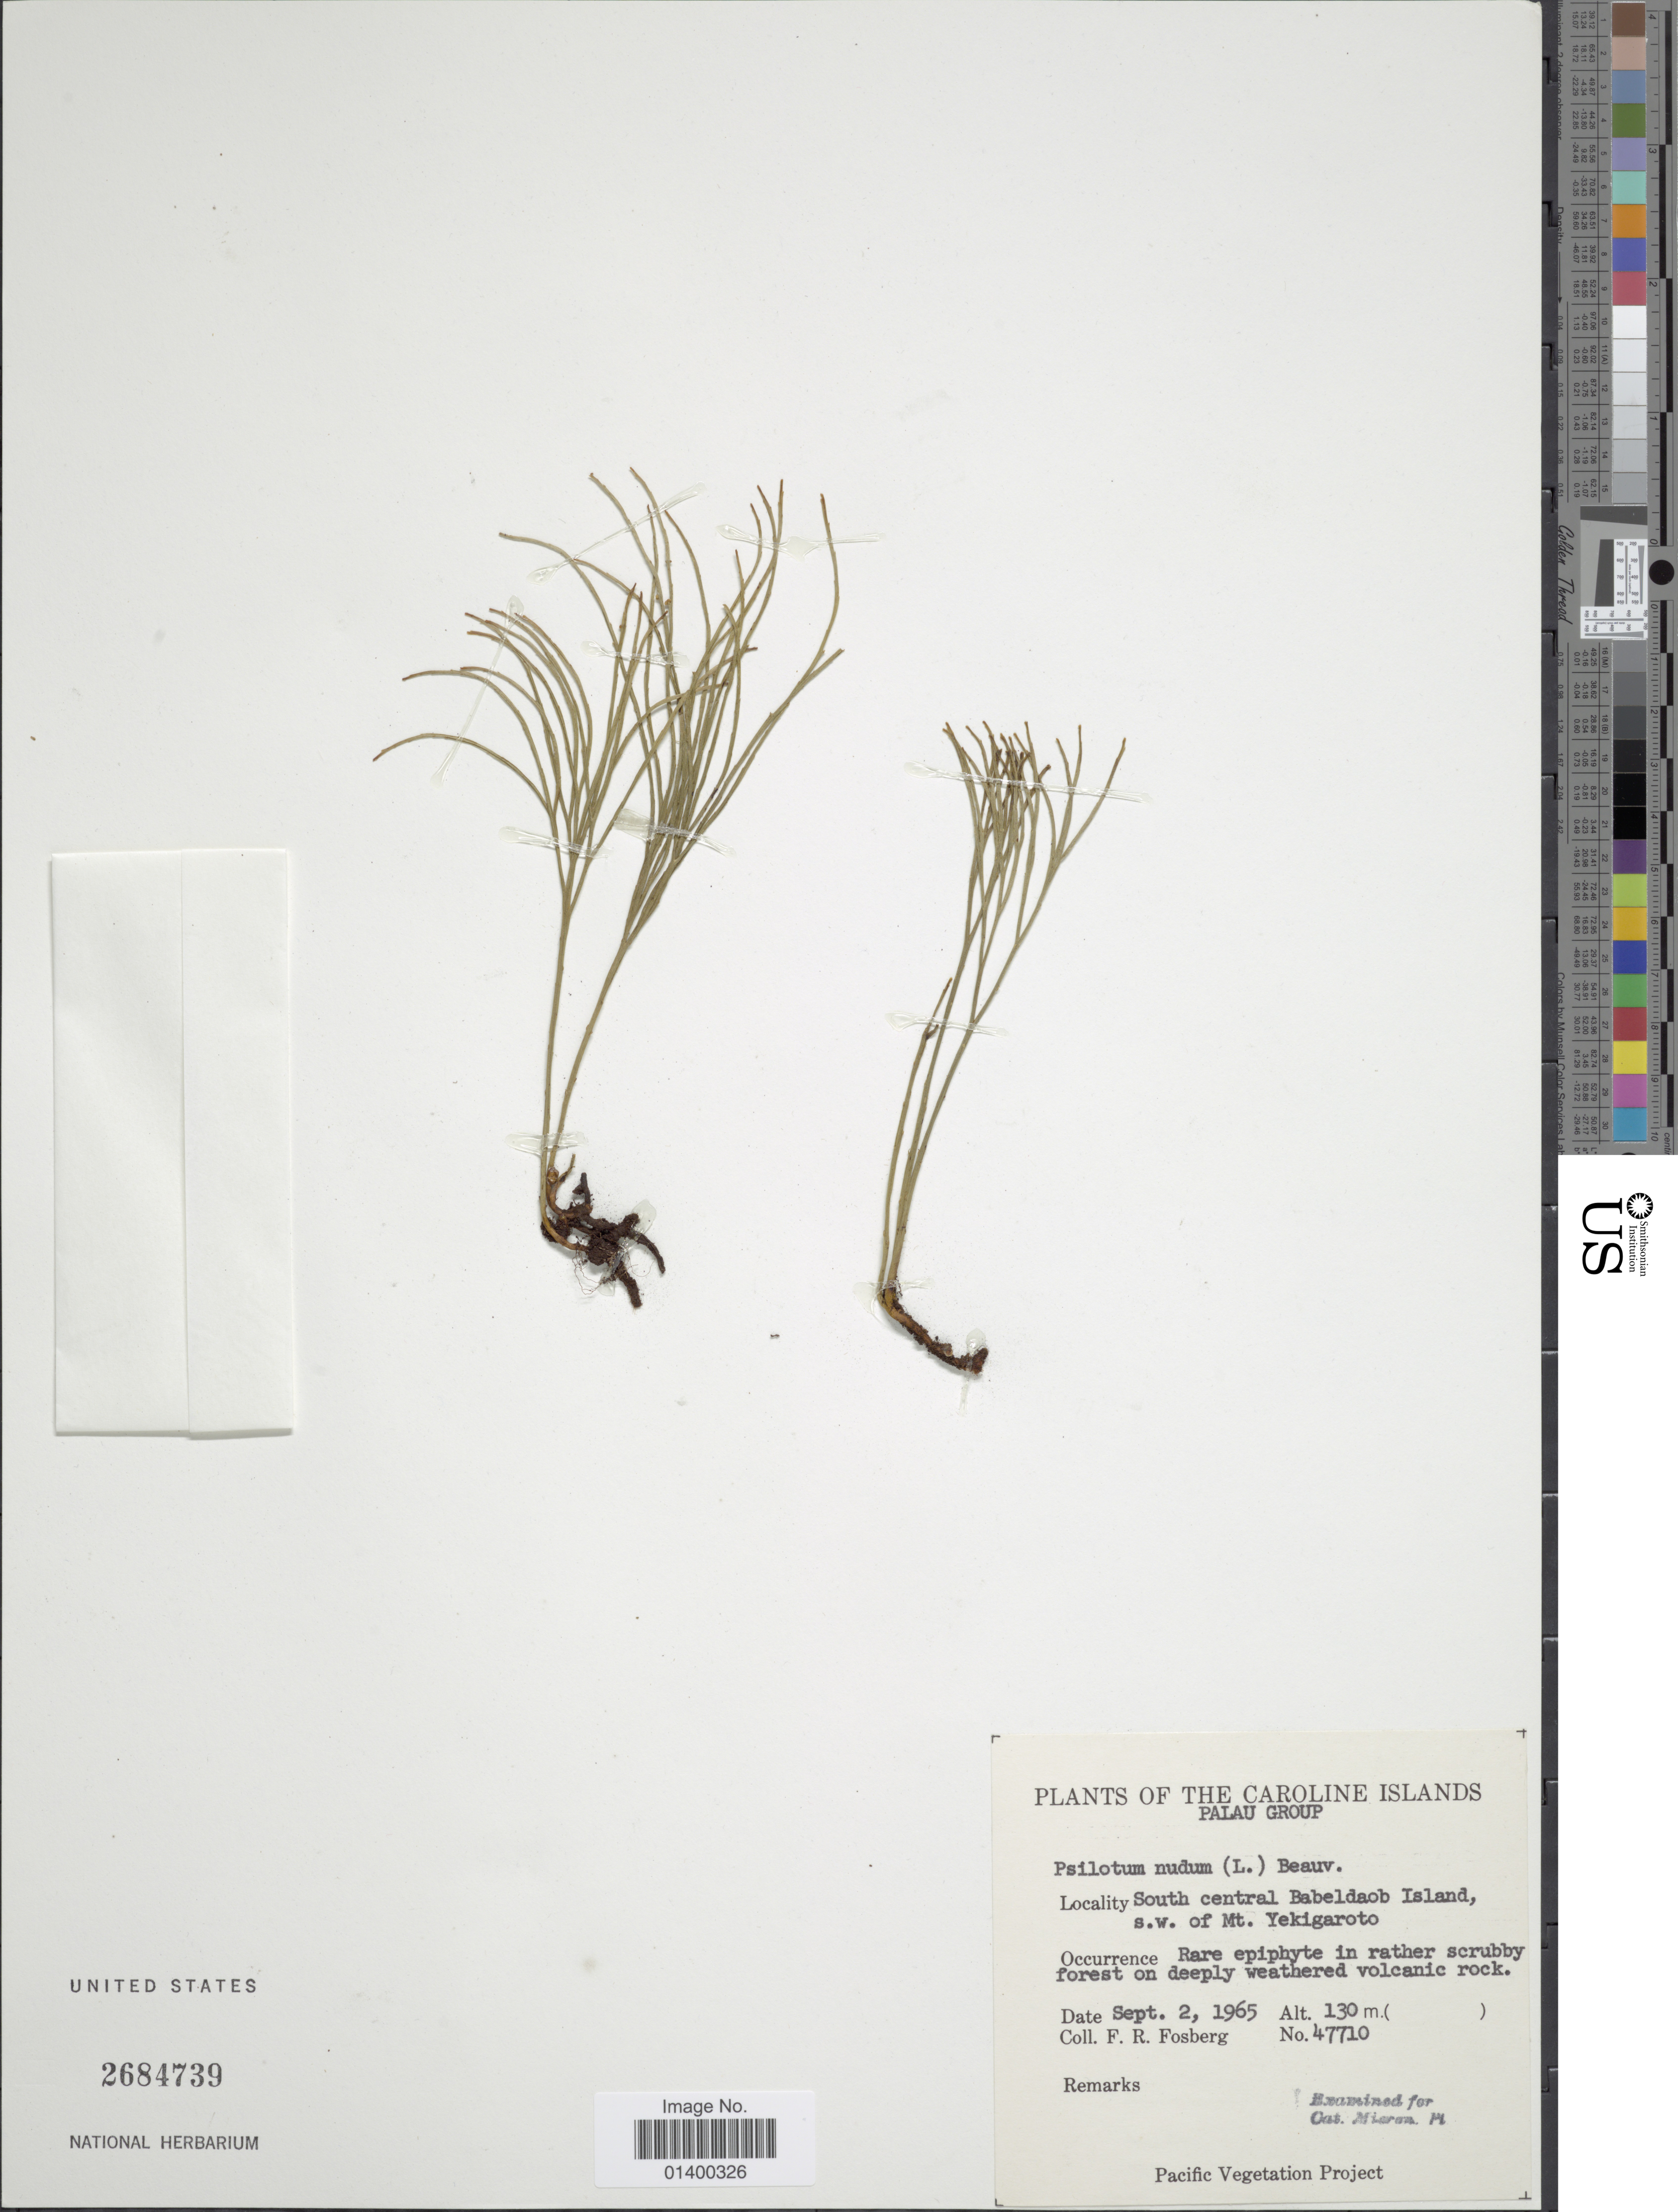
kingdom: Plantae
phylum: Tracheophyta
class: Polypodiopsida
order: Psilotales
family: Psilotaceae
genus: Psilotum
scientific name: Psilotum nudum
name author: (L.) P. Beauv.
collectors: F. R. Fosberg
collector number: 47710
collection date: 1965-09-02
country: Palau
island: Babeldaob [Babelthuap]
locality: Caroline Groups, South Central Babeldaob Island, S.W. of Mt. Yekigaroto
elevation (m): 130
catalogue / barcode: US 2684739